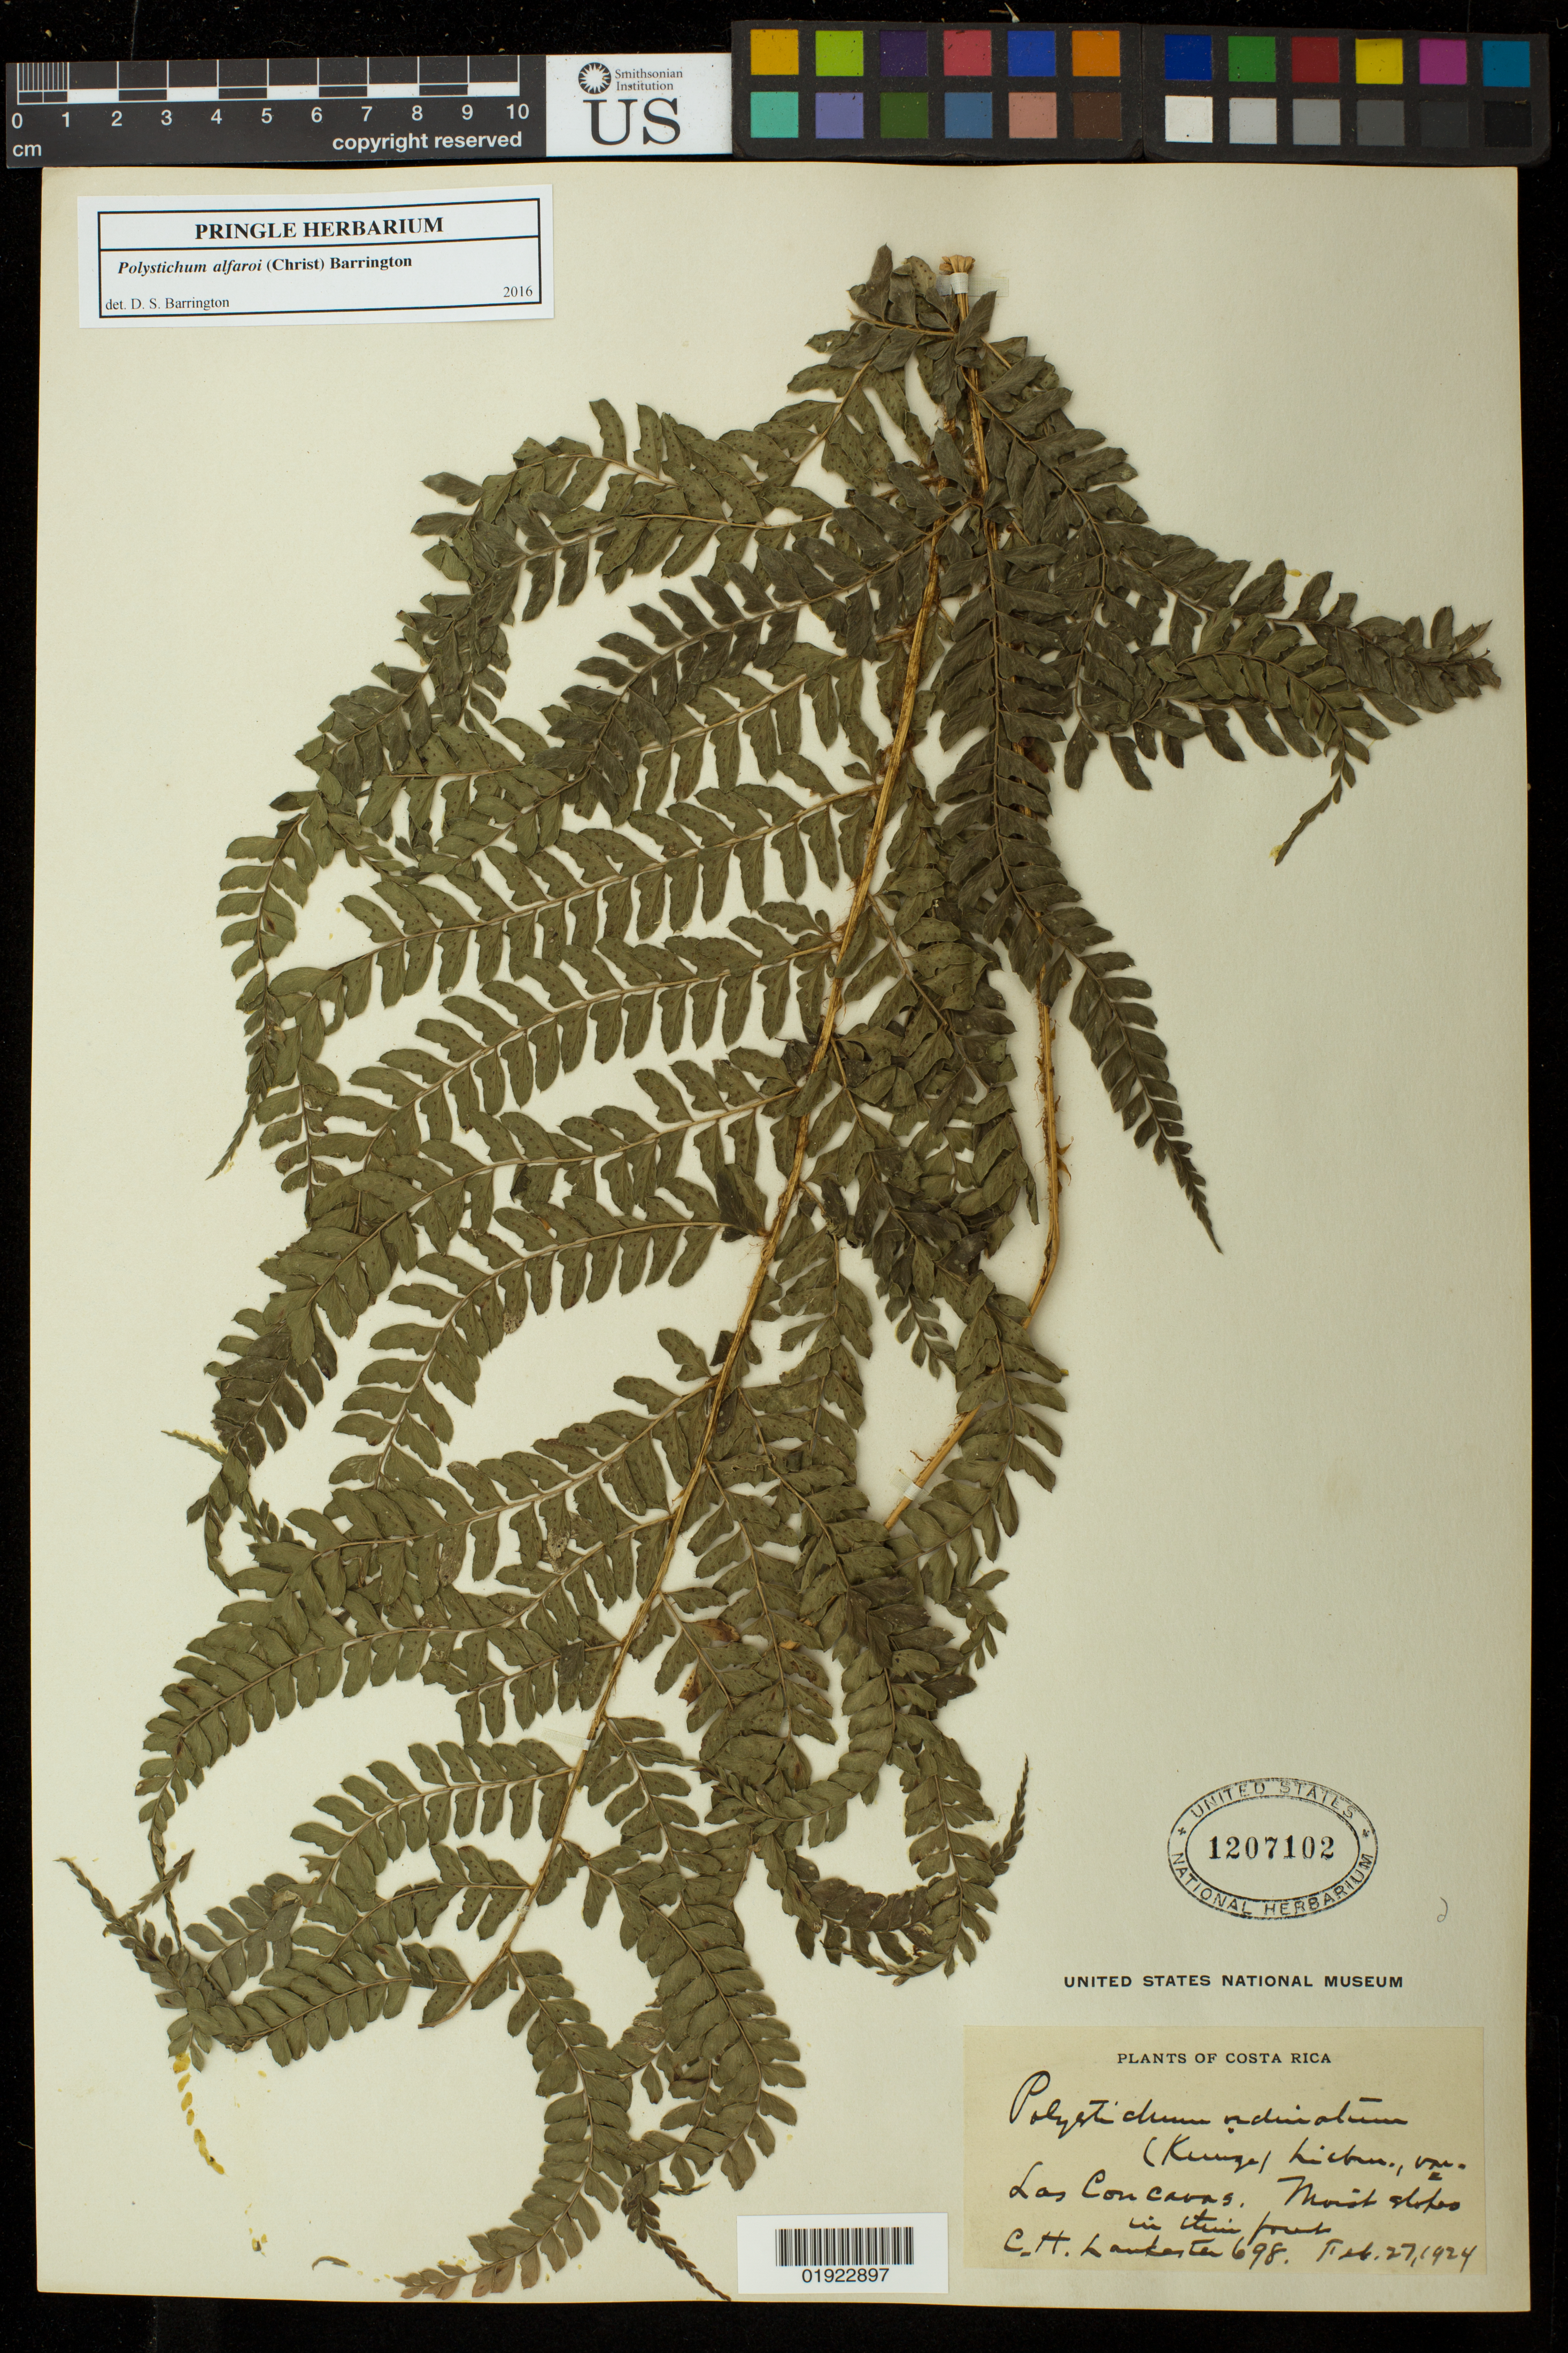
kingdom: Plantae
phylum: Tracheophyta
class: Polypodiopsida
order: Polypodiales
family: Dryopteridaceae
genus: Polystichum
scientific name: Polystichum alfaroi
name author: (Christ) Barrington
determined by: Barrington, D. S., Curator (VT), University of Vermont (UNITED STATES)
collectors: C. H. Lankester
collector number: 698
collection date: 1924-02-27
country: Costa Rica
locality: Las Concavas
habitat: Moist slopes.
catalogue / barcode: US 1207102